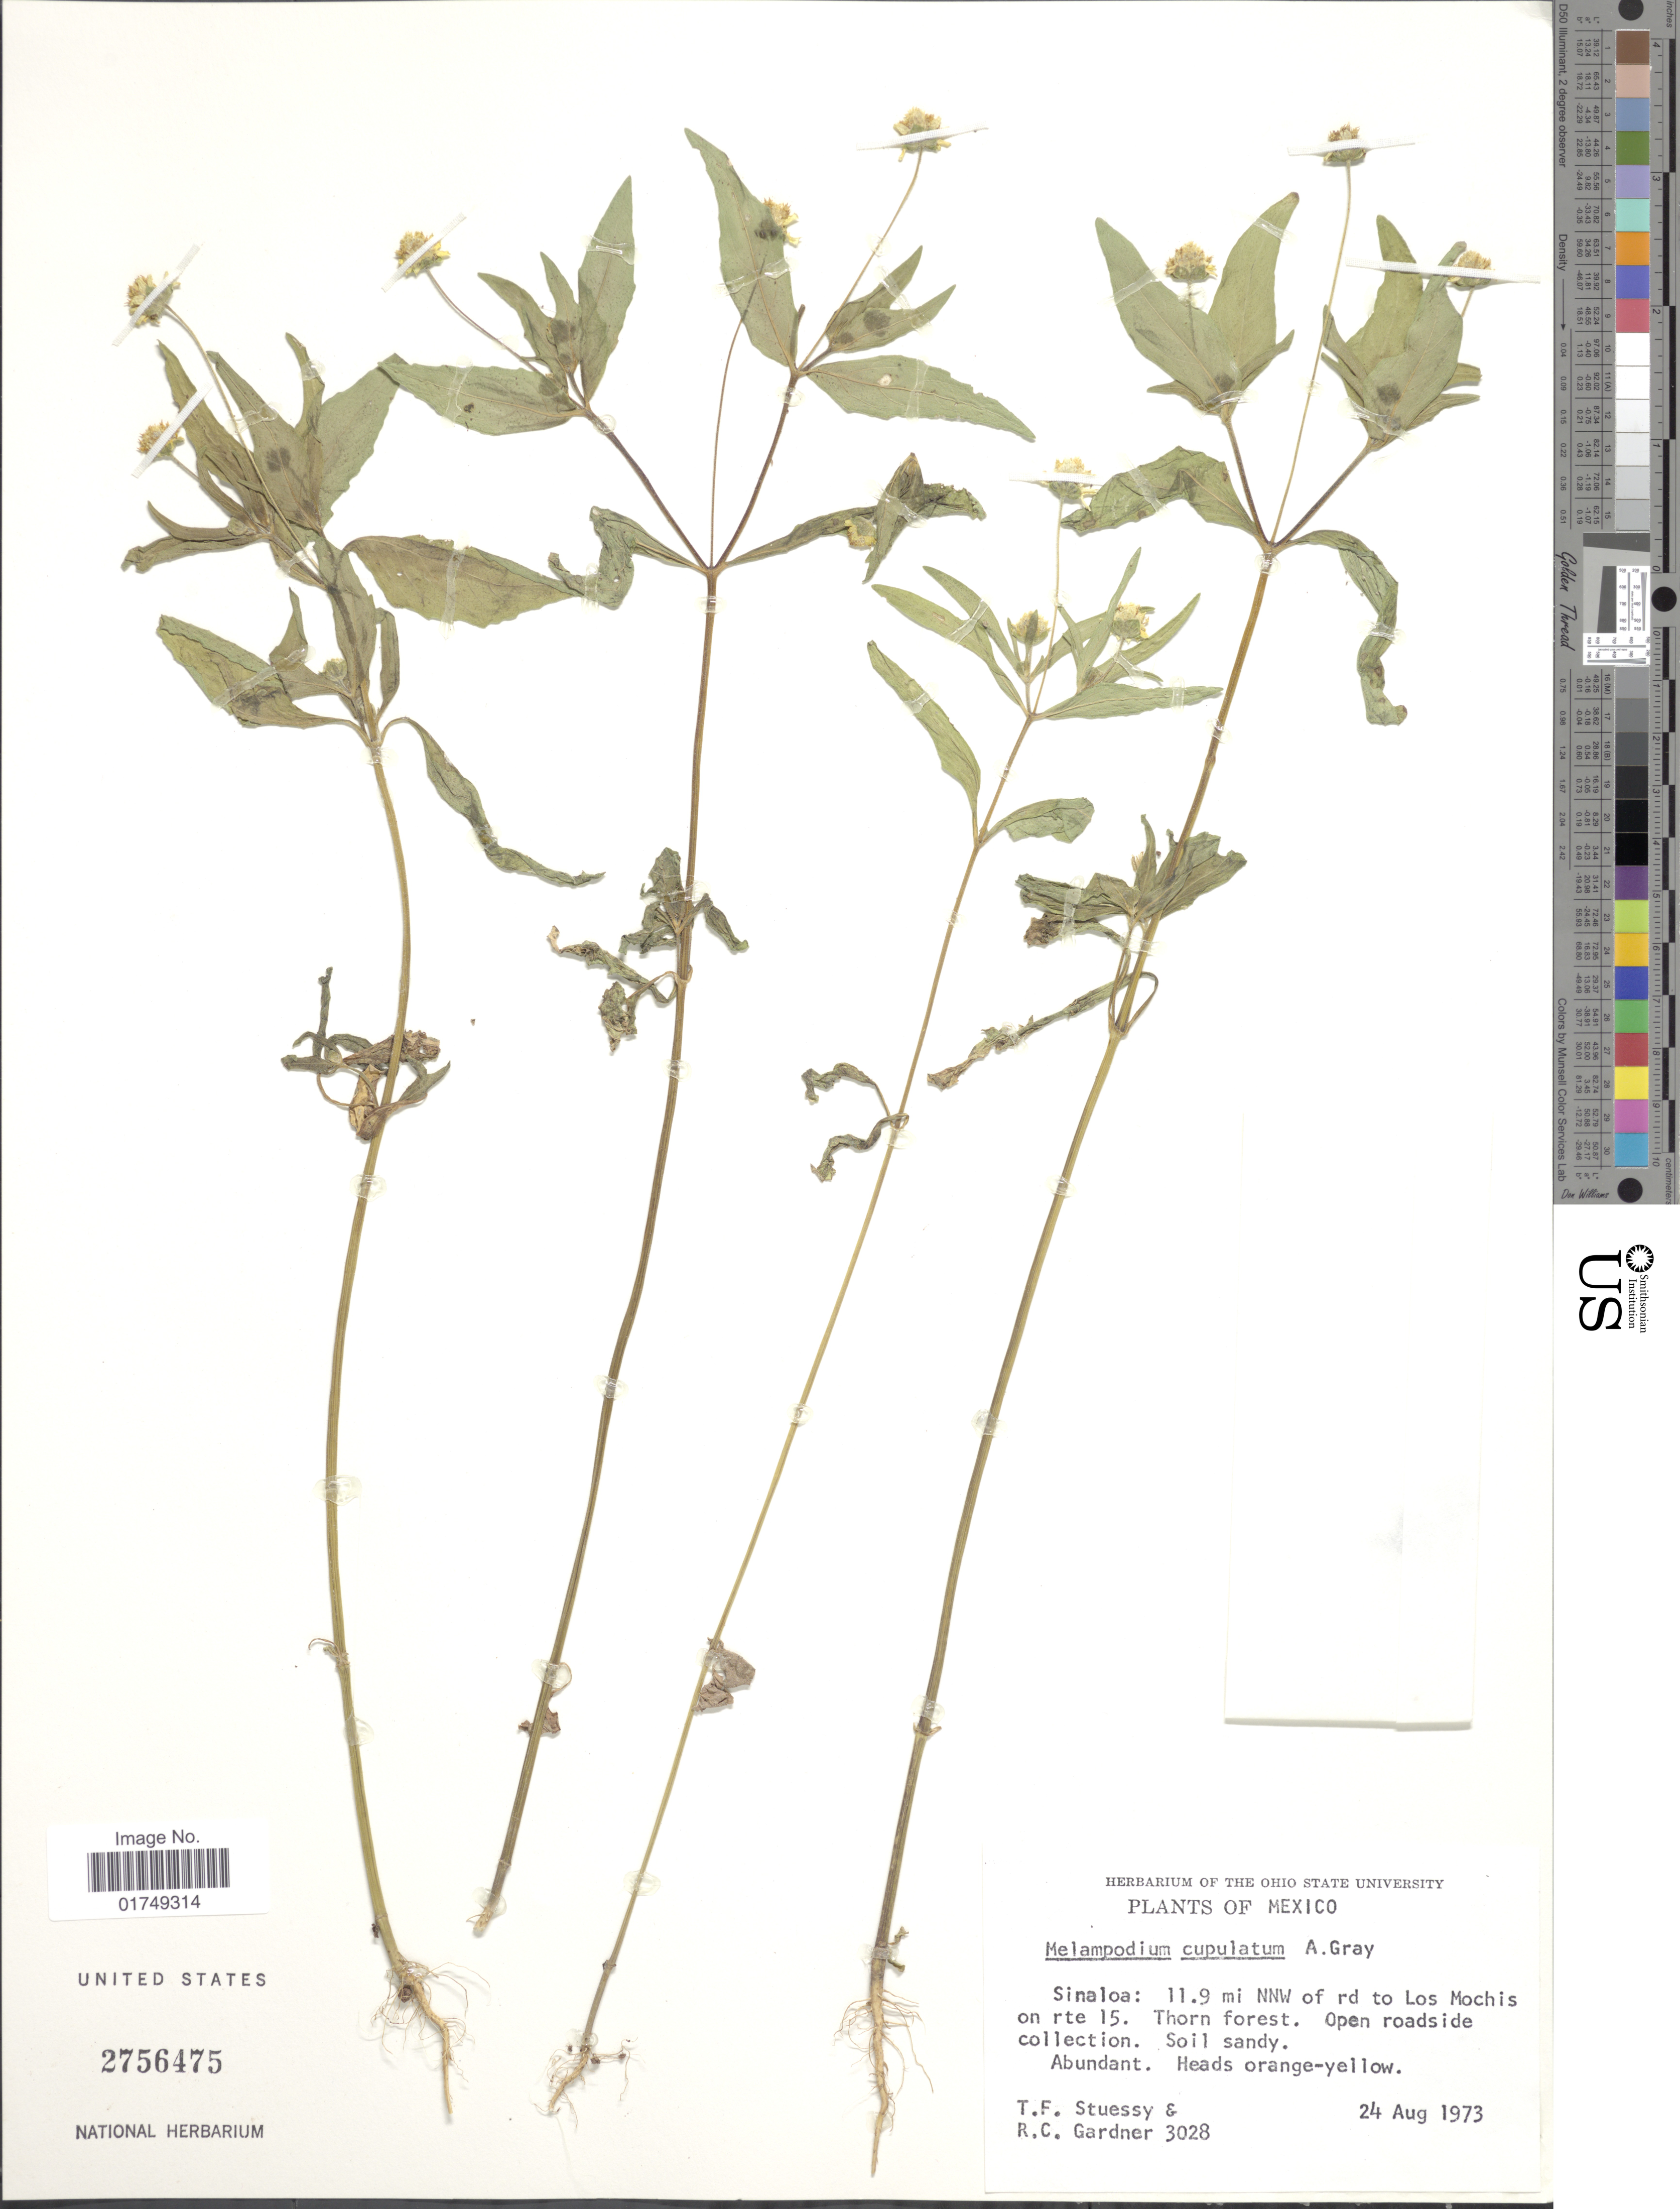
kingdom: Plantae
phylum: Tracheophyta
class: Magnoliopsida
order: Asterales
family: Asteraceae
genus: Melampodium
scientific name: Melampodium cupulatum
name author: A. Gray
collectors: T. Stuessy & R. C. Gardner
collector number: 3028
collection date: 1973-08-24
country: Mexico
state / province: Sinaloa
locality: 11.9 mi NNW of rd to Los Mochis on rte 15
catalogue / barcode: US 2756475